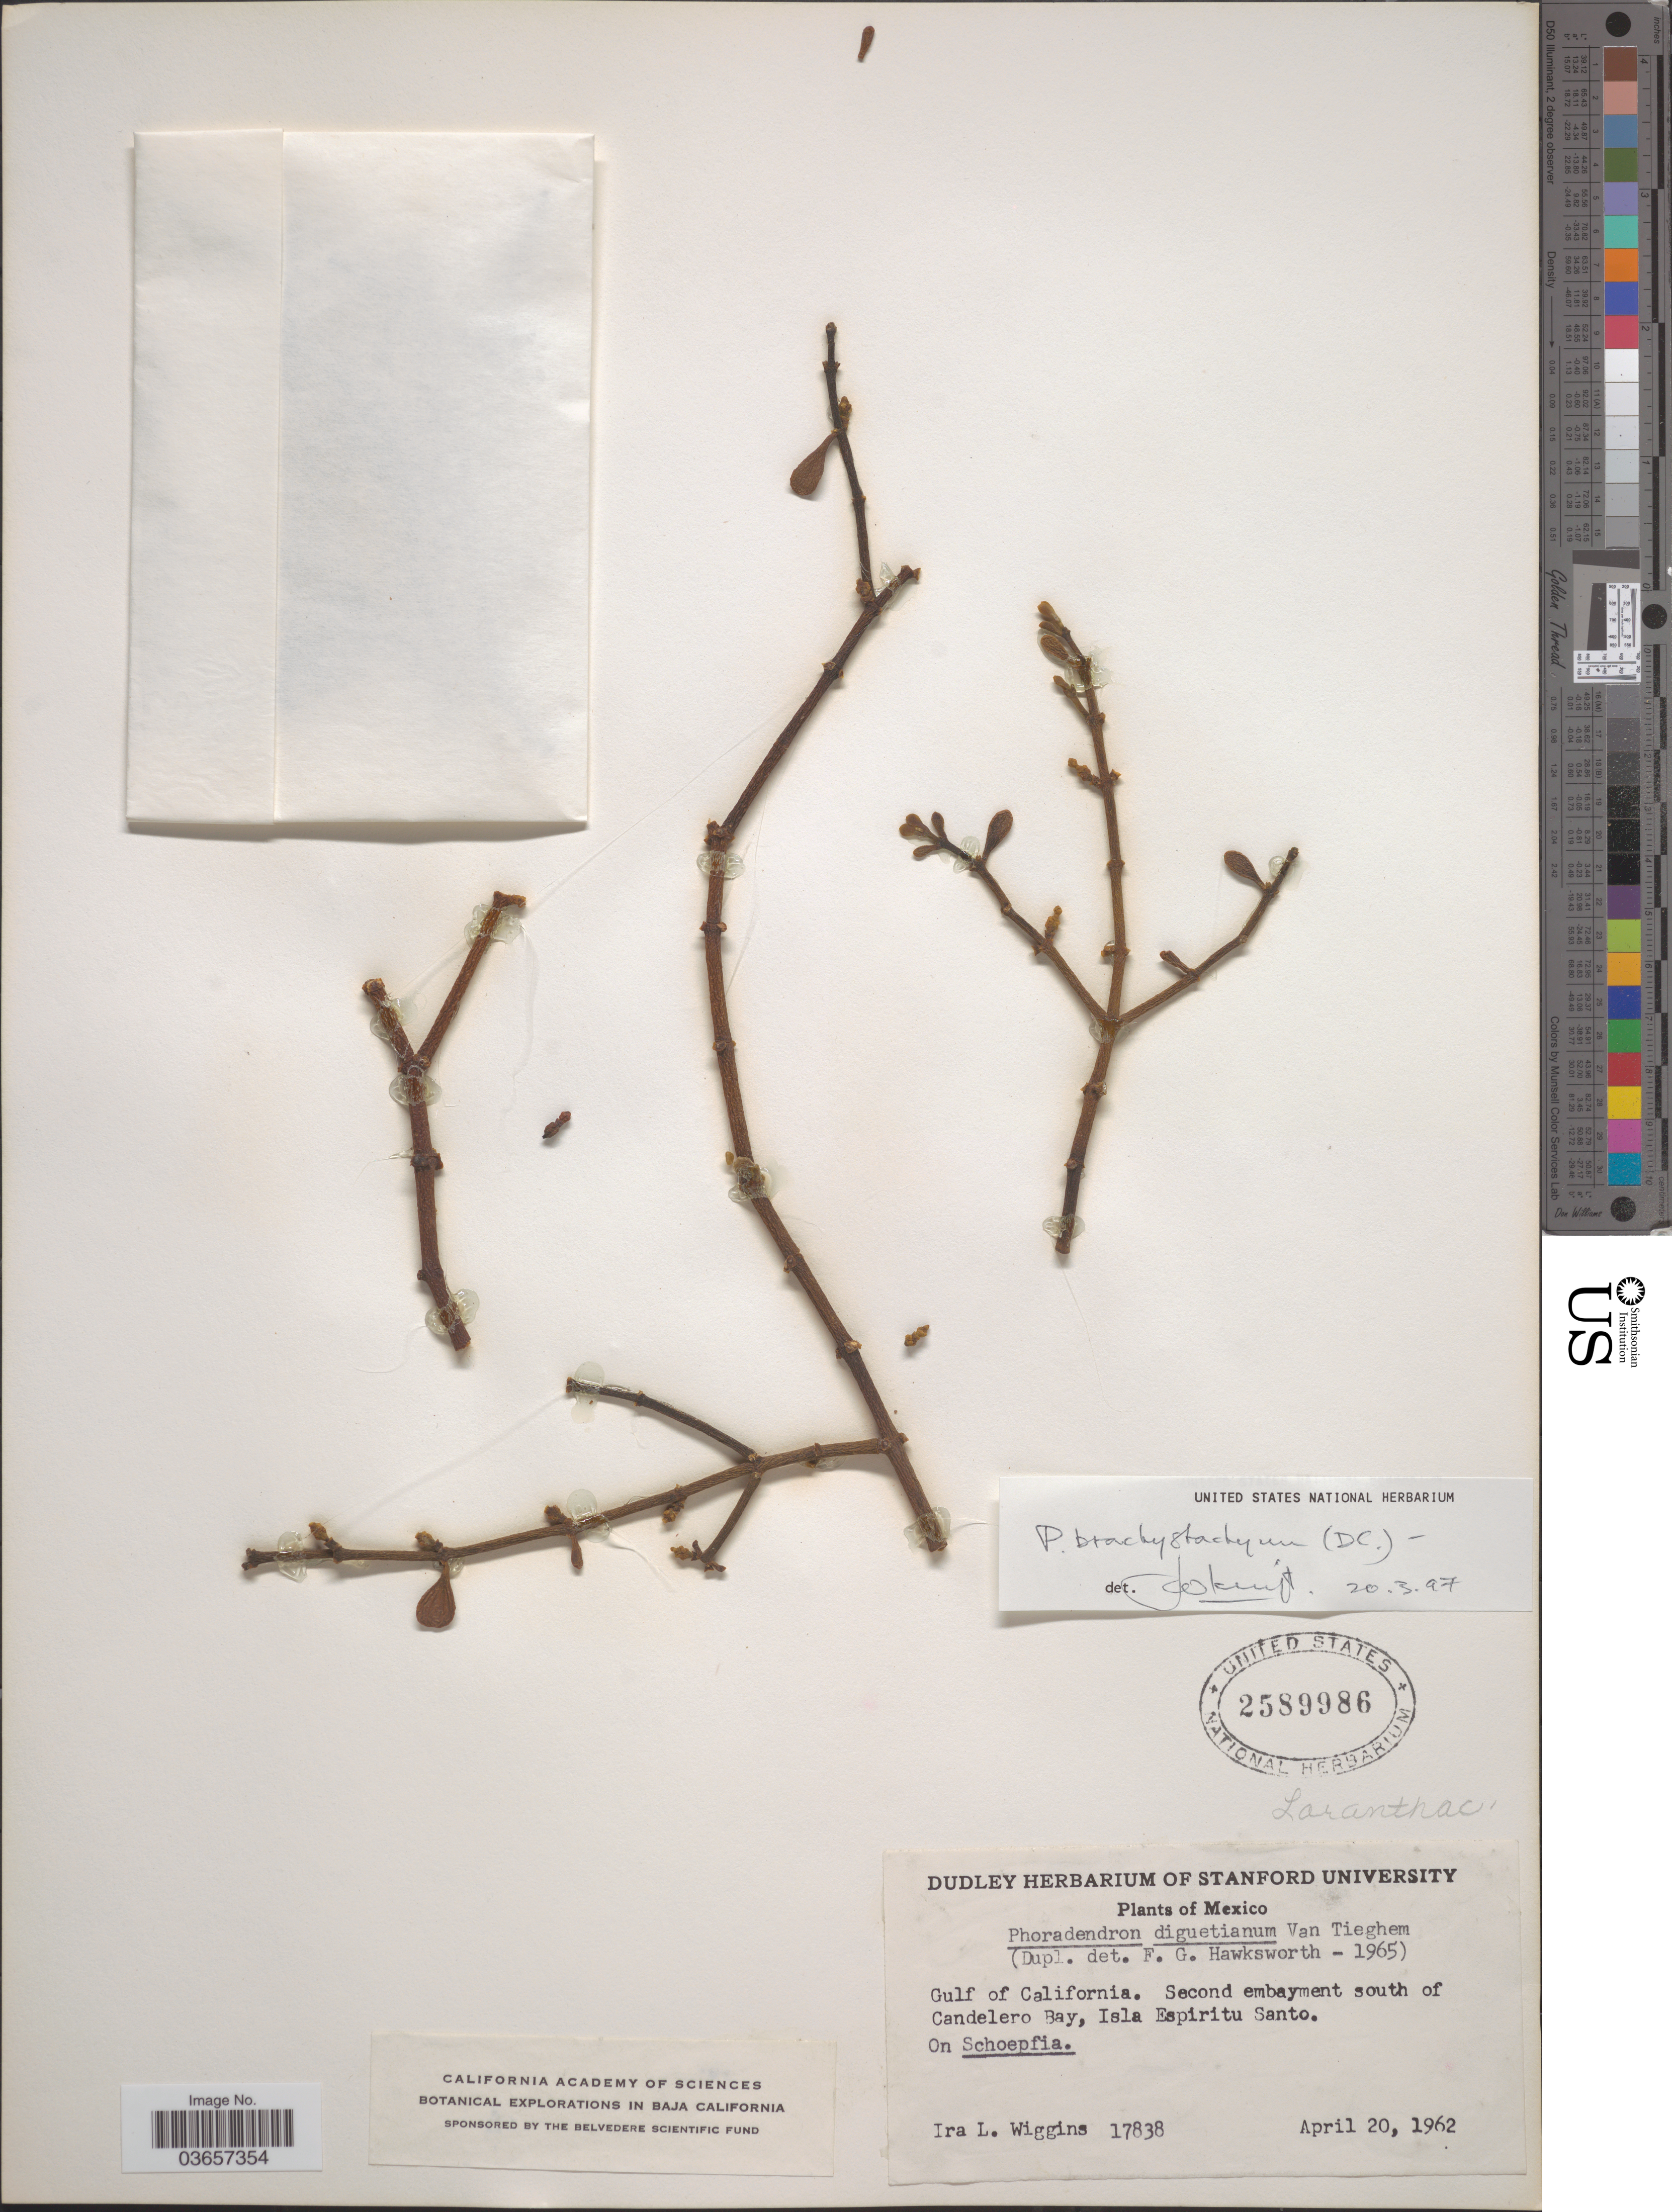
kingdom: Plantae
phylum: Tracheophyta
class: Magnoliopsida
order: Santalales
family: Viscaceae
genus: Phoradendron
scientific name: Phoradendron brachystachyum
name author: (DC.) Oliv.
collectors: I. L. Wiggins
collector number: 17838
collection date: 1962-04-20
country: Mexico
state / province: Baja California Sur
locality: Gulf of California. Second embayment south of Candelero Bay, Isla Espiritu Santo.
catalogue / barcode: US 2589986